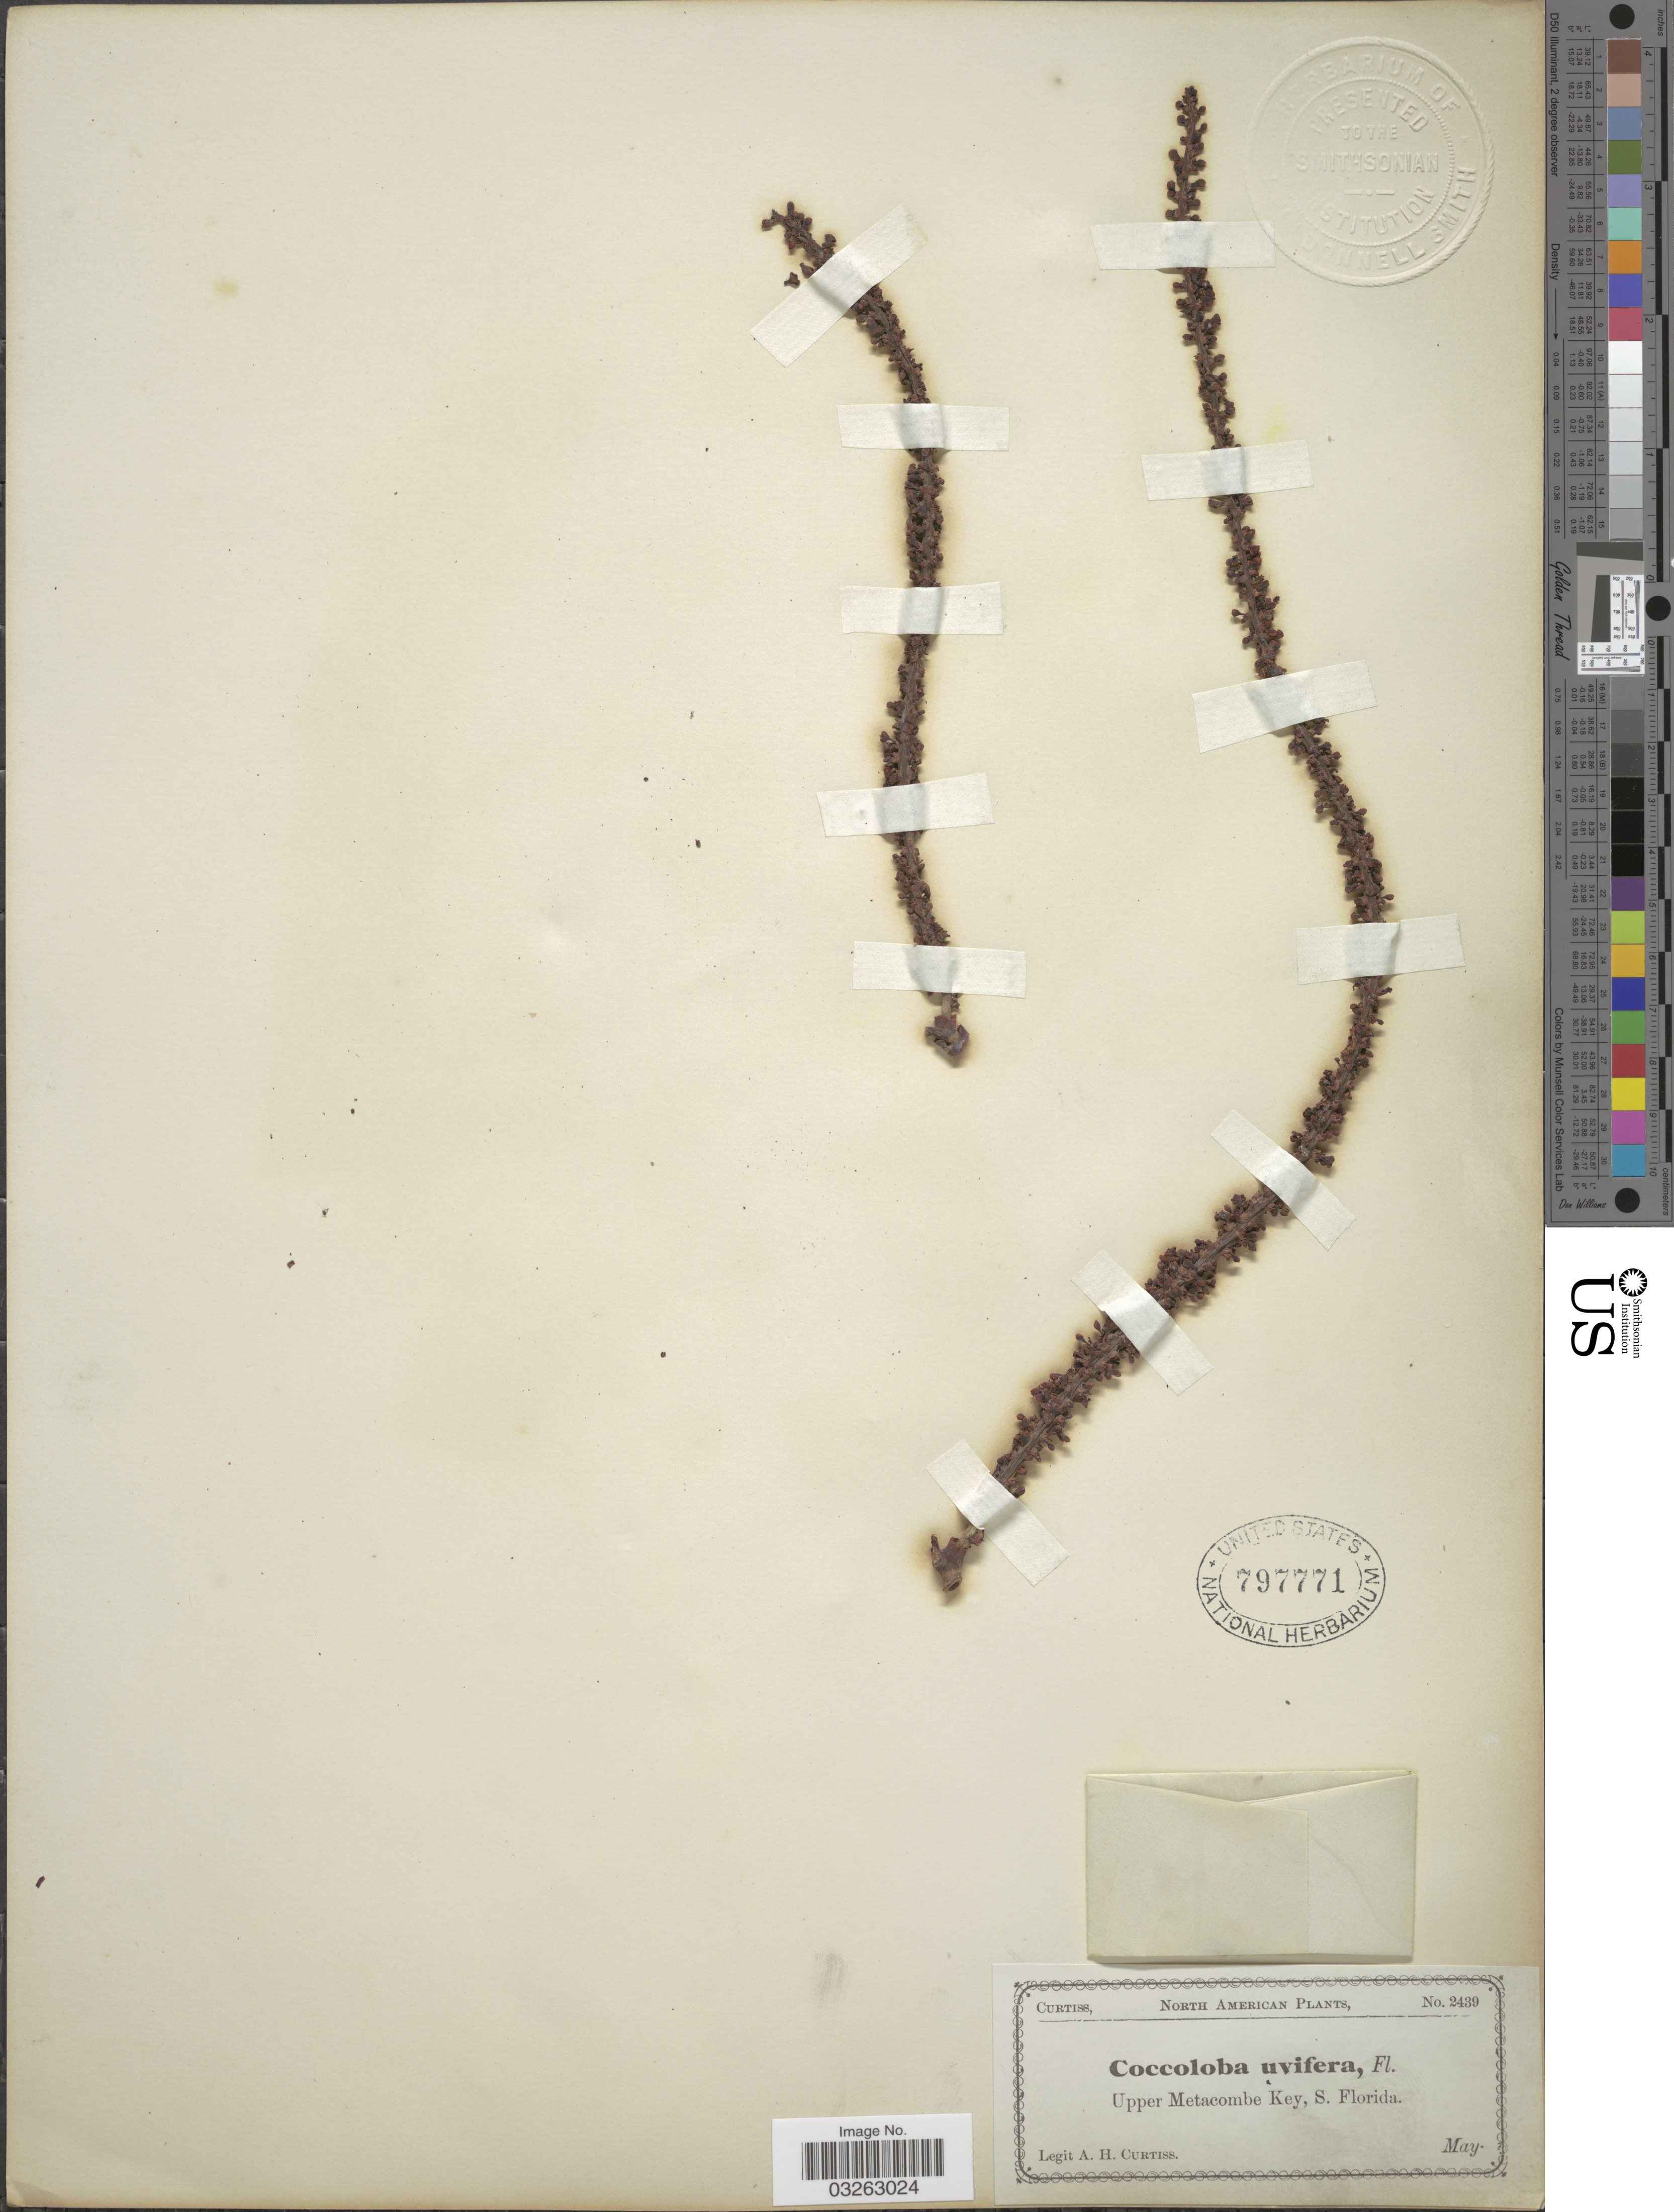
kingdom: Plantae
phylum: Tracheophyta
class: Magnoliopsida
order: Caryophyllales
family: Polygonaceae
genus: Coccoloba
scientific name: Coccoloba uvifera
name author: L.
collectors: A. H. Curtiss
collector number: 2439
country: United States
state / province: Florida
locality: Upper Metacombe Key, S. Florida.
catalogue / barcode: US 797771